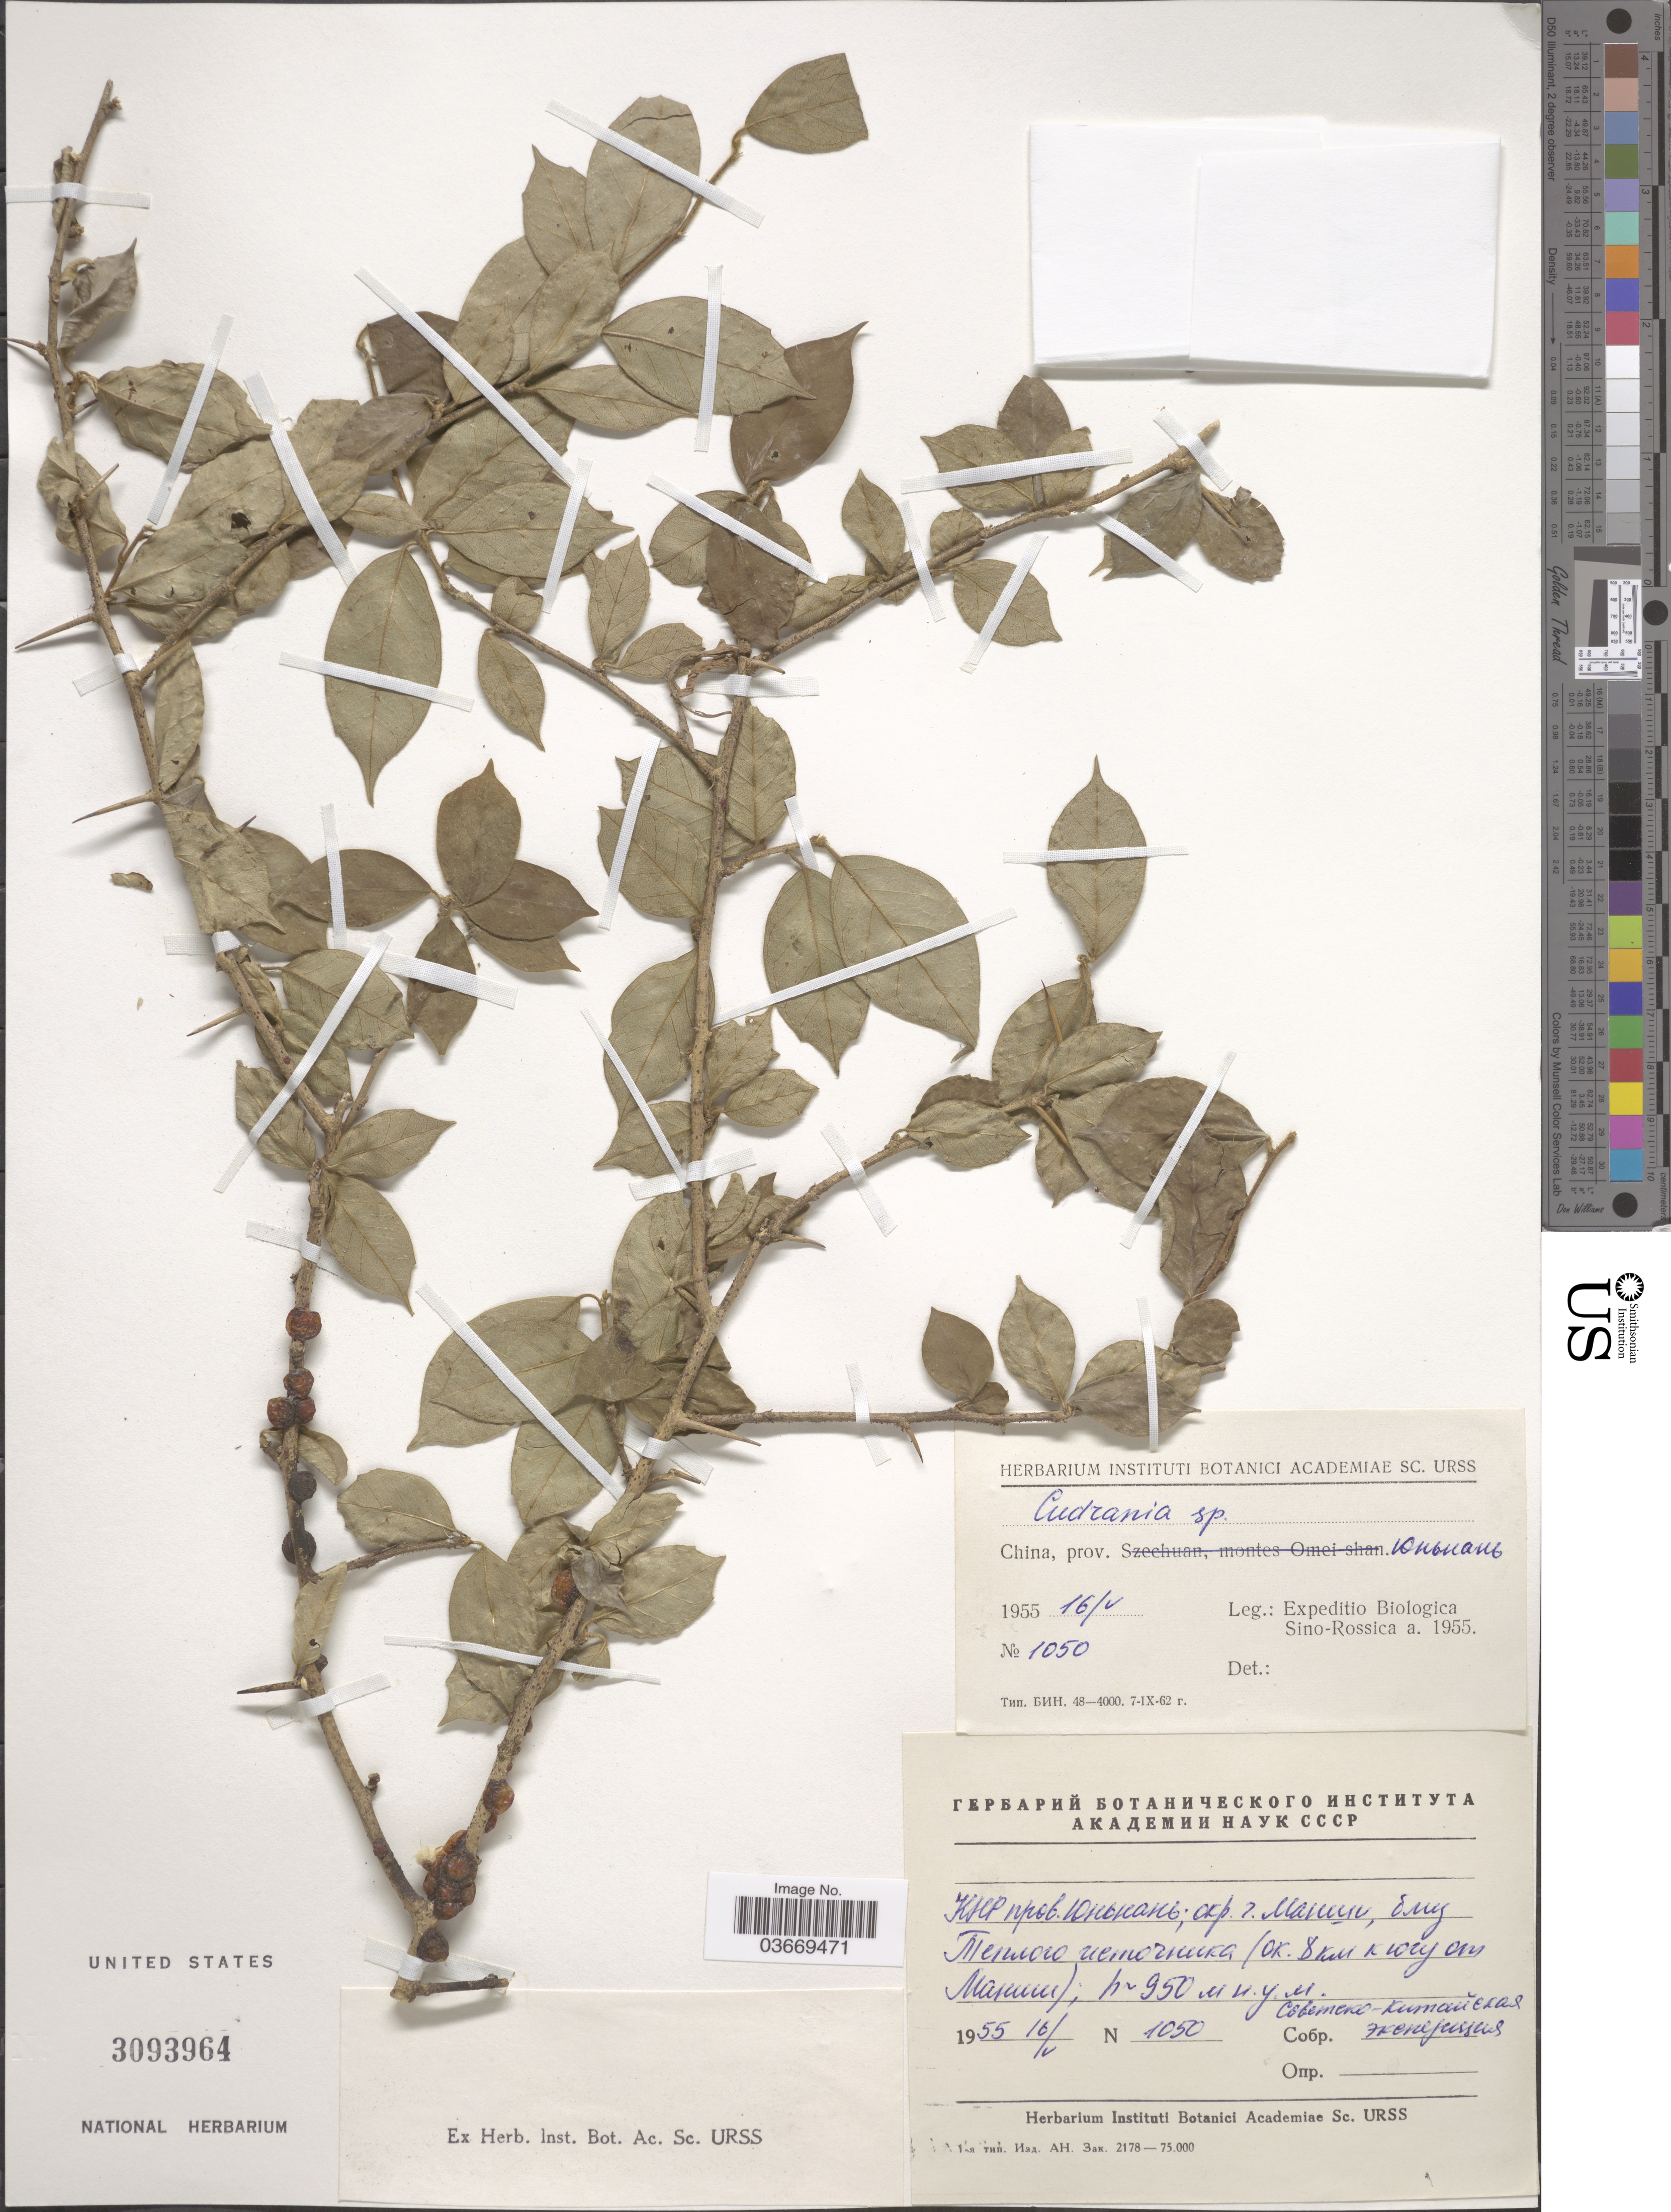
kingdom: Plantae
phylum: Tracheophyta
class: Magnoliopsida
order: Rosales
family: Moraceae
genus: Maclura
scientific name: Maclura sp.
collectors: Expeditio Biologica Sino-Rossica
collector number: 1050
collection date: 1955-05-16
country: China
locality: X.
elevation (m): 950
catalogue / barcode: US 3093964